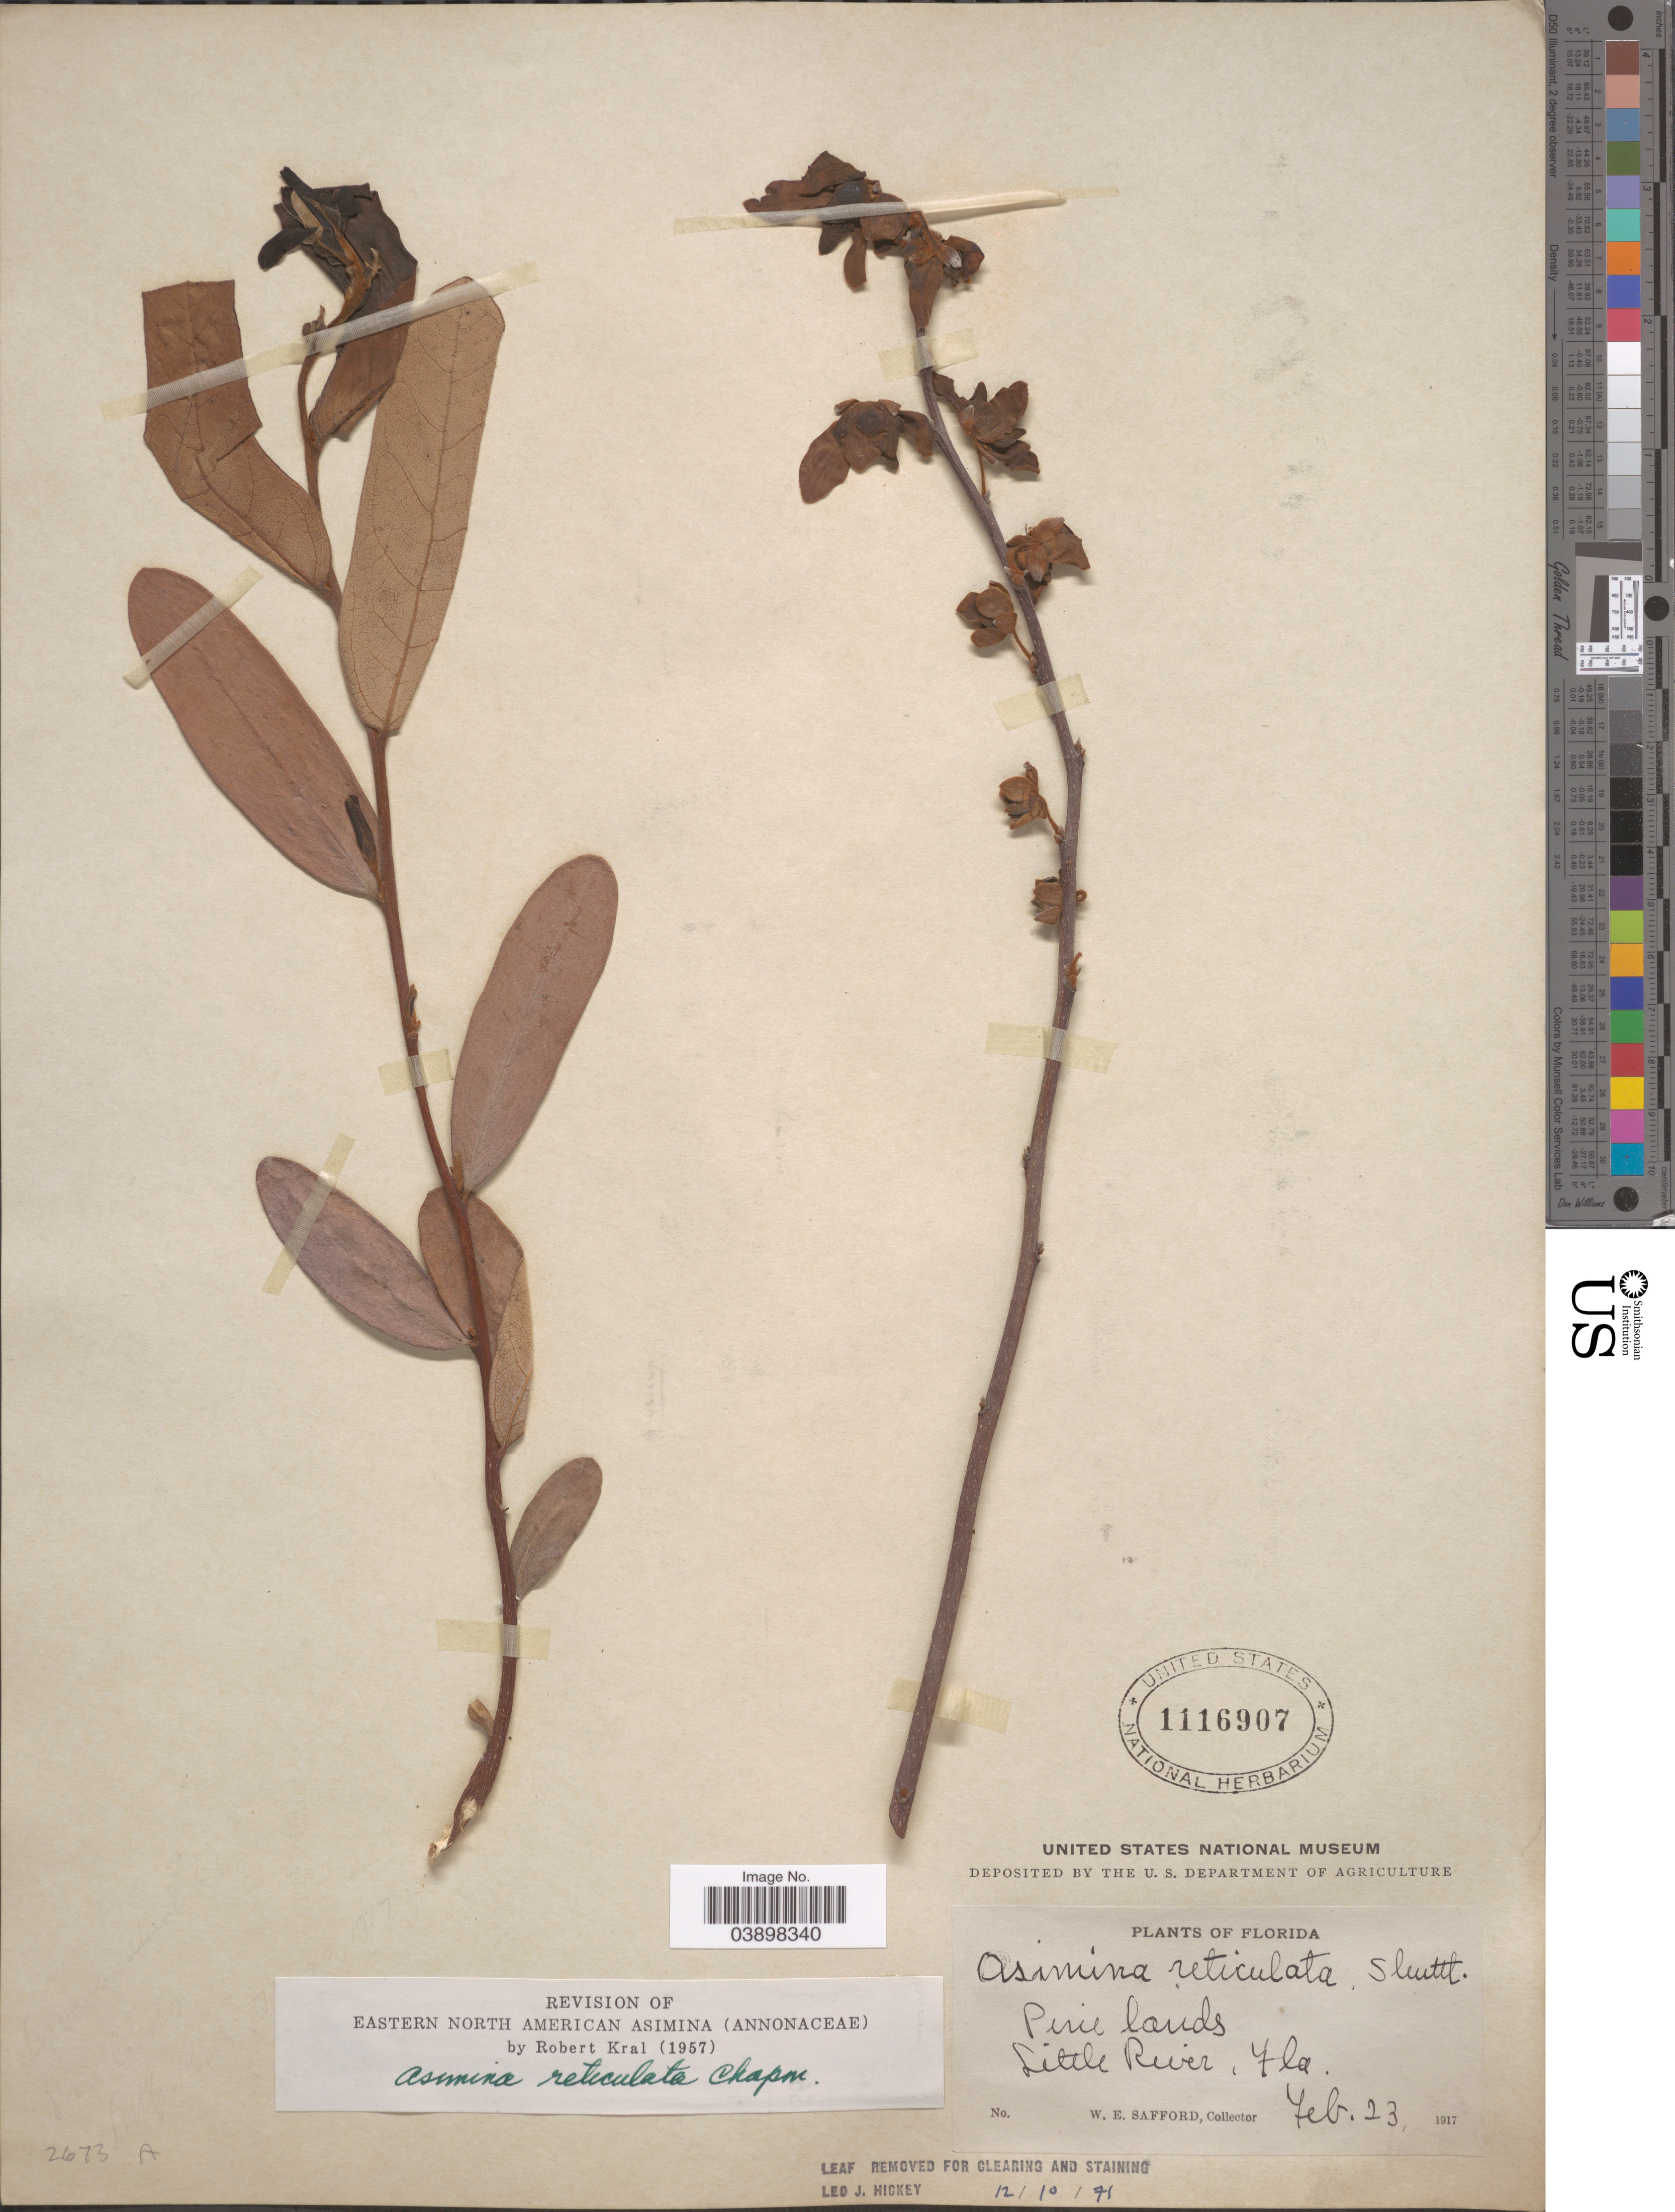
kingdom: Plantae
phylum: Tracheophyta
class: Magnoliopsida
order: Magnoliales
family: Annonaceae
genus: Asimina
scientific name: Asimina reticulata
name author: (Shuttlew.) Chapm.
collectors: W. E. Safford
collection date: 1917-02-23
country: United States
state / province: Florida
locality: Pine lands, Little River.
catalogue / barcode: US 1116907